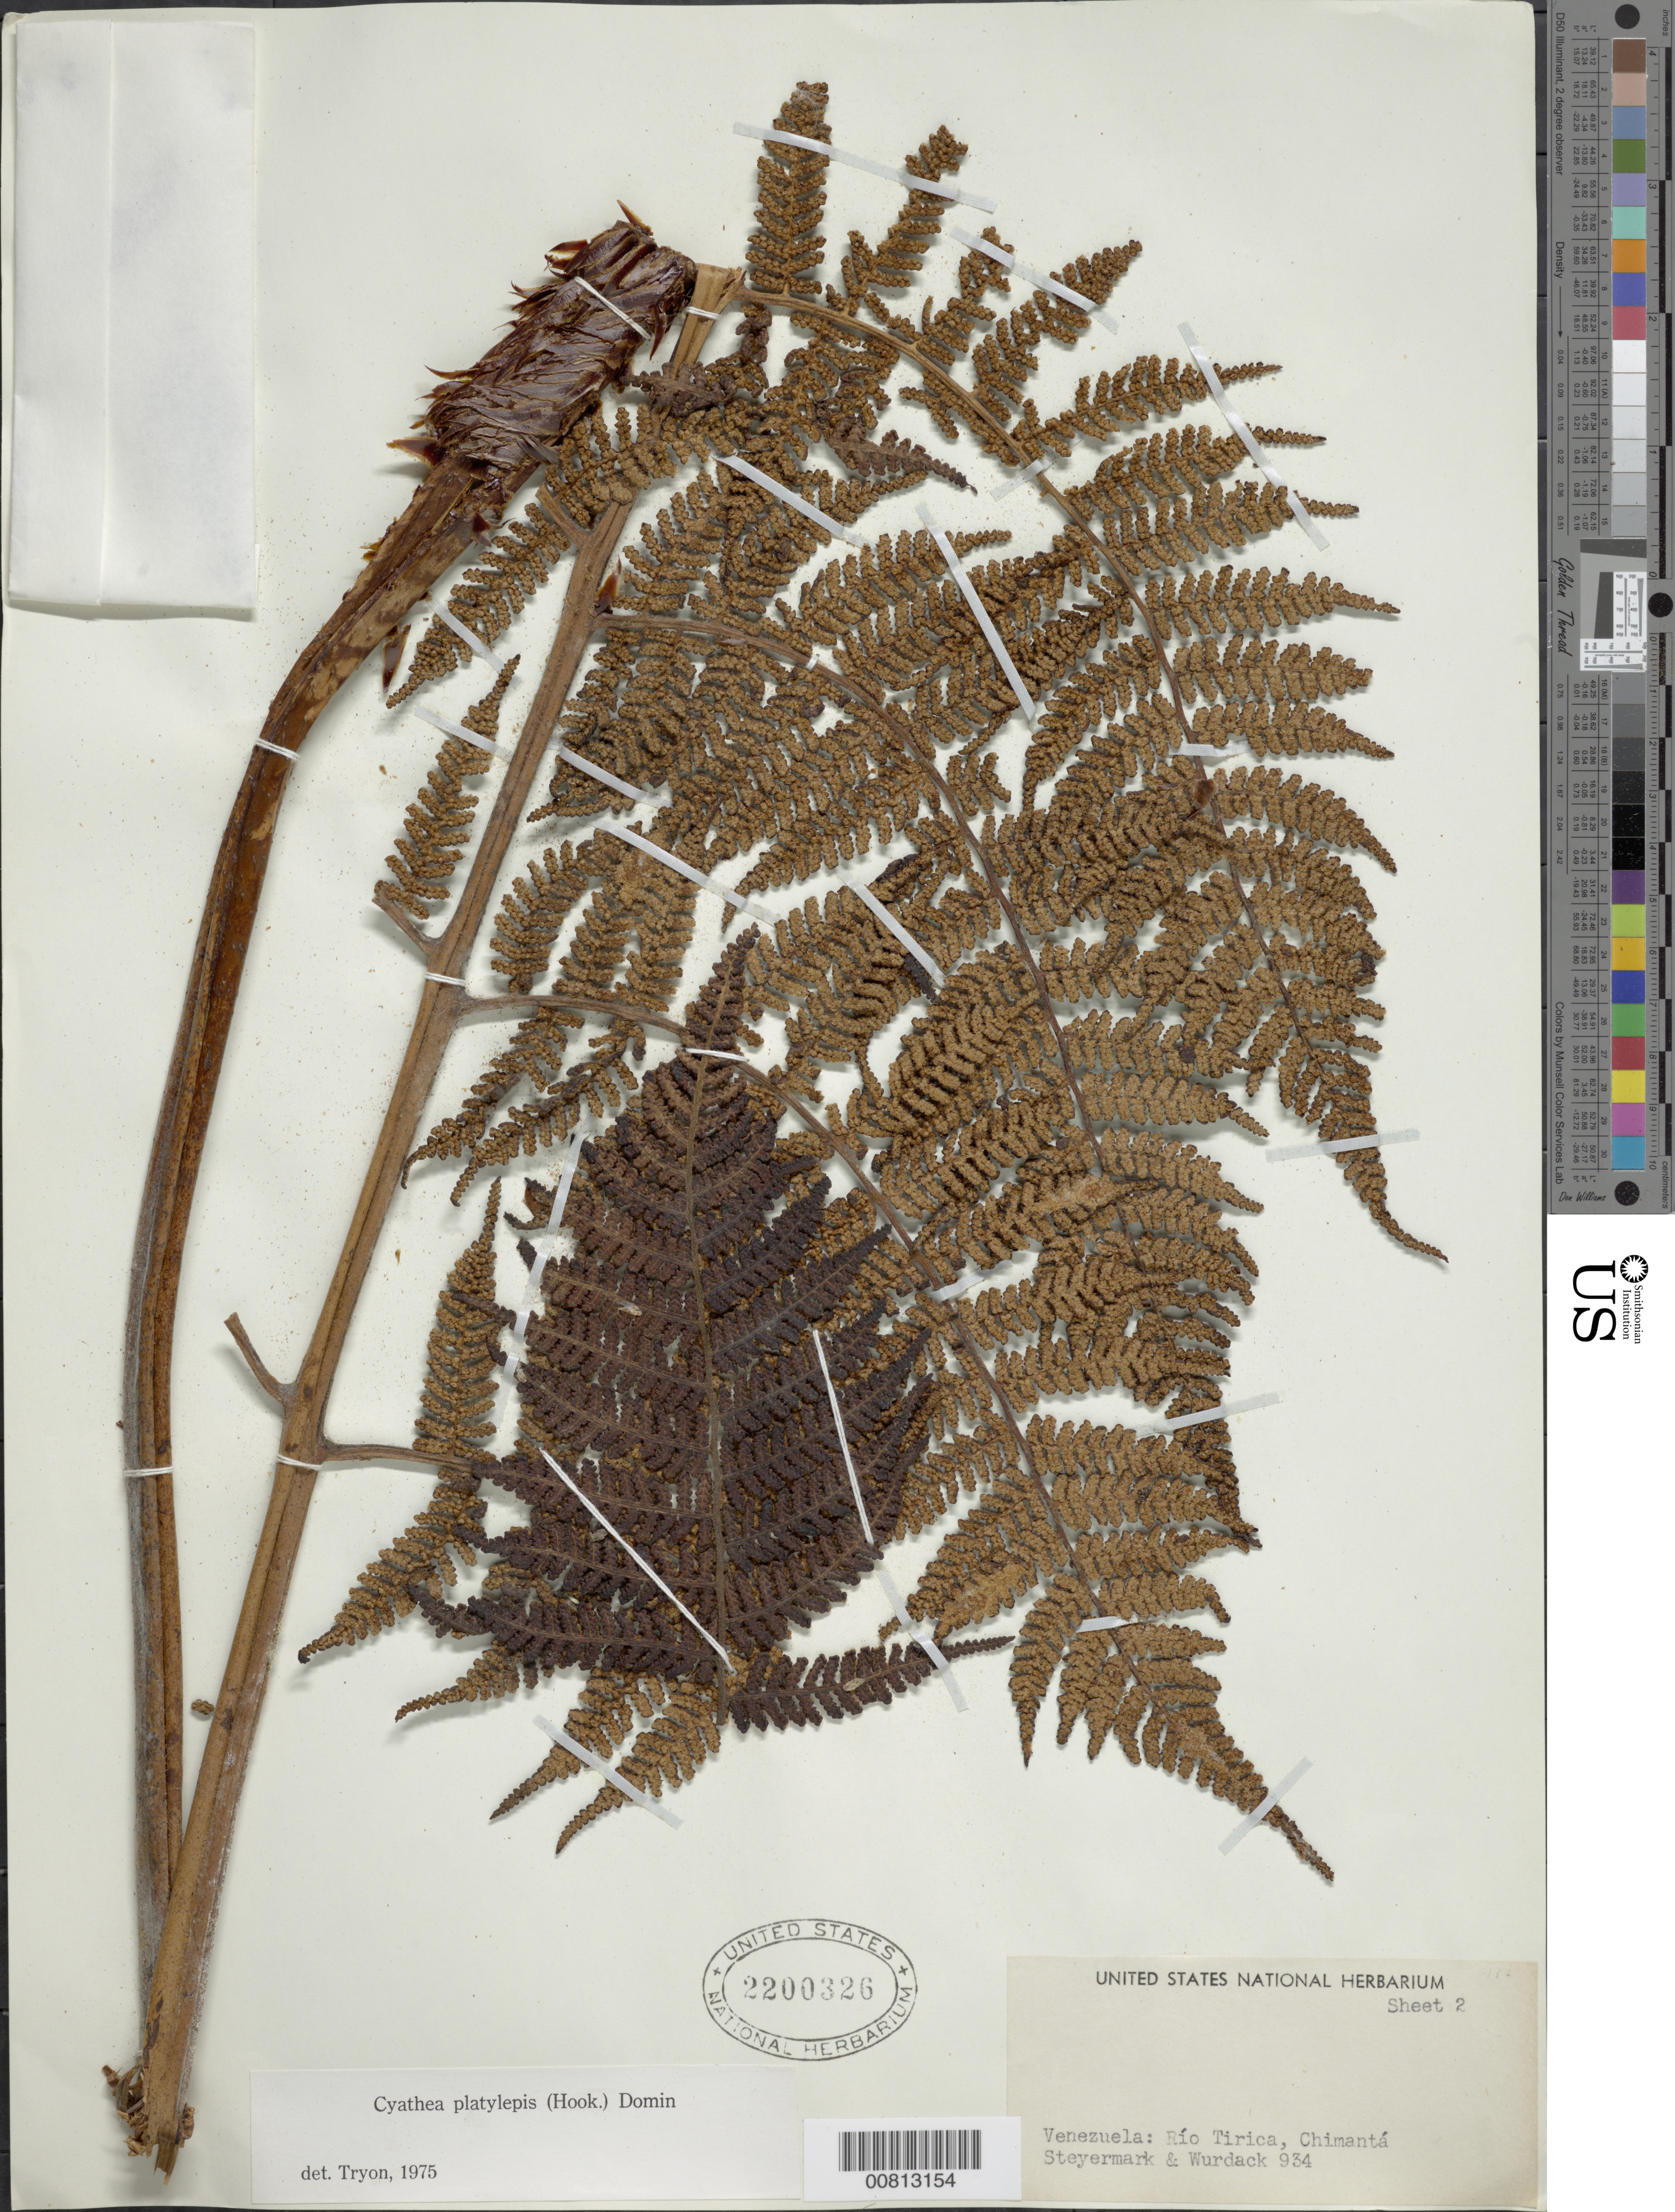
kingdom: Plantae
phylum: Tracheophyta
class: Polypodiopsida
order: Cyatheales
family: Cyatheaceae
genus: Cyathea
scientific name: Cyathea platylepis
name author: (Hook.) Domin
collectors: Steyermark, -- & -- Wurdack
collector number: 934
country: Venezuela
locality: Rio Tirica, Chimanta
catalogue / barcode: US 2200326